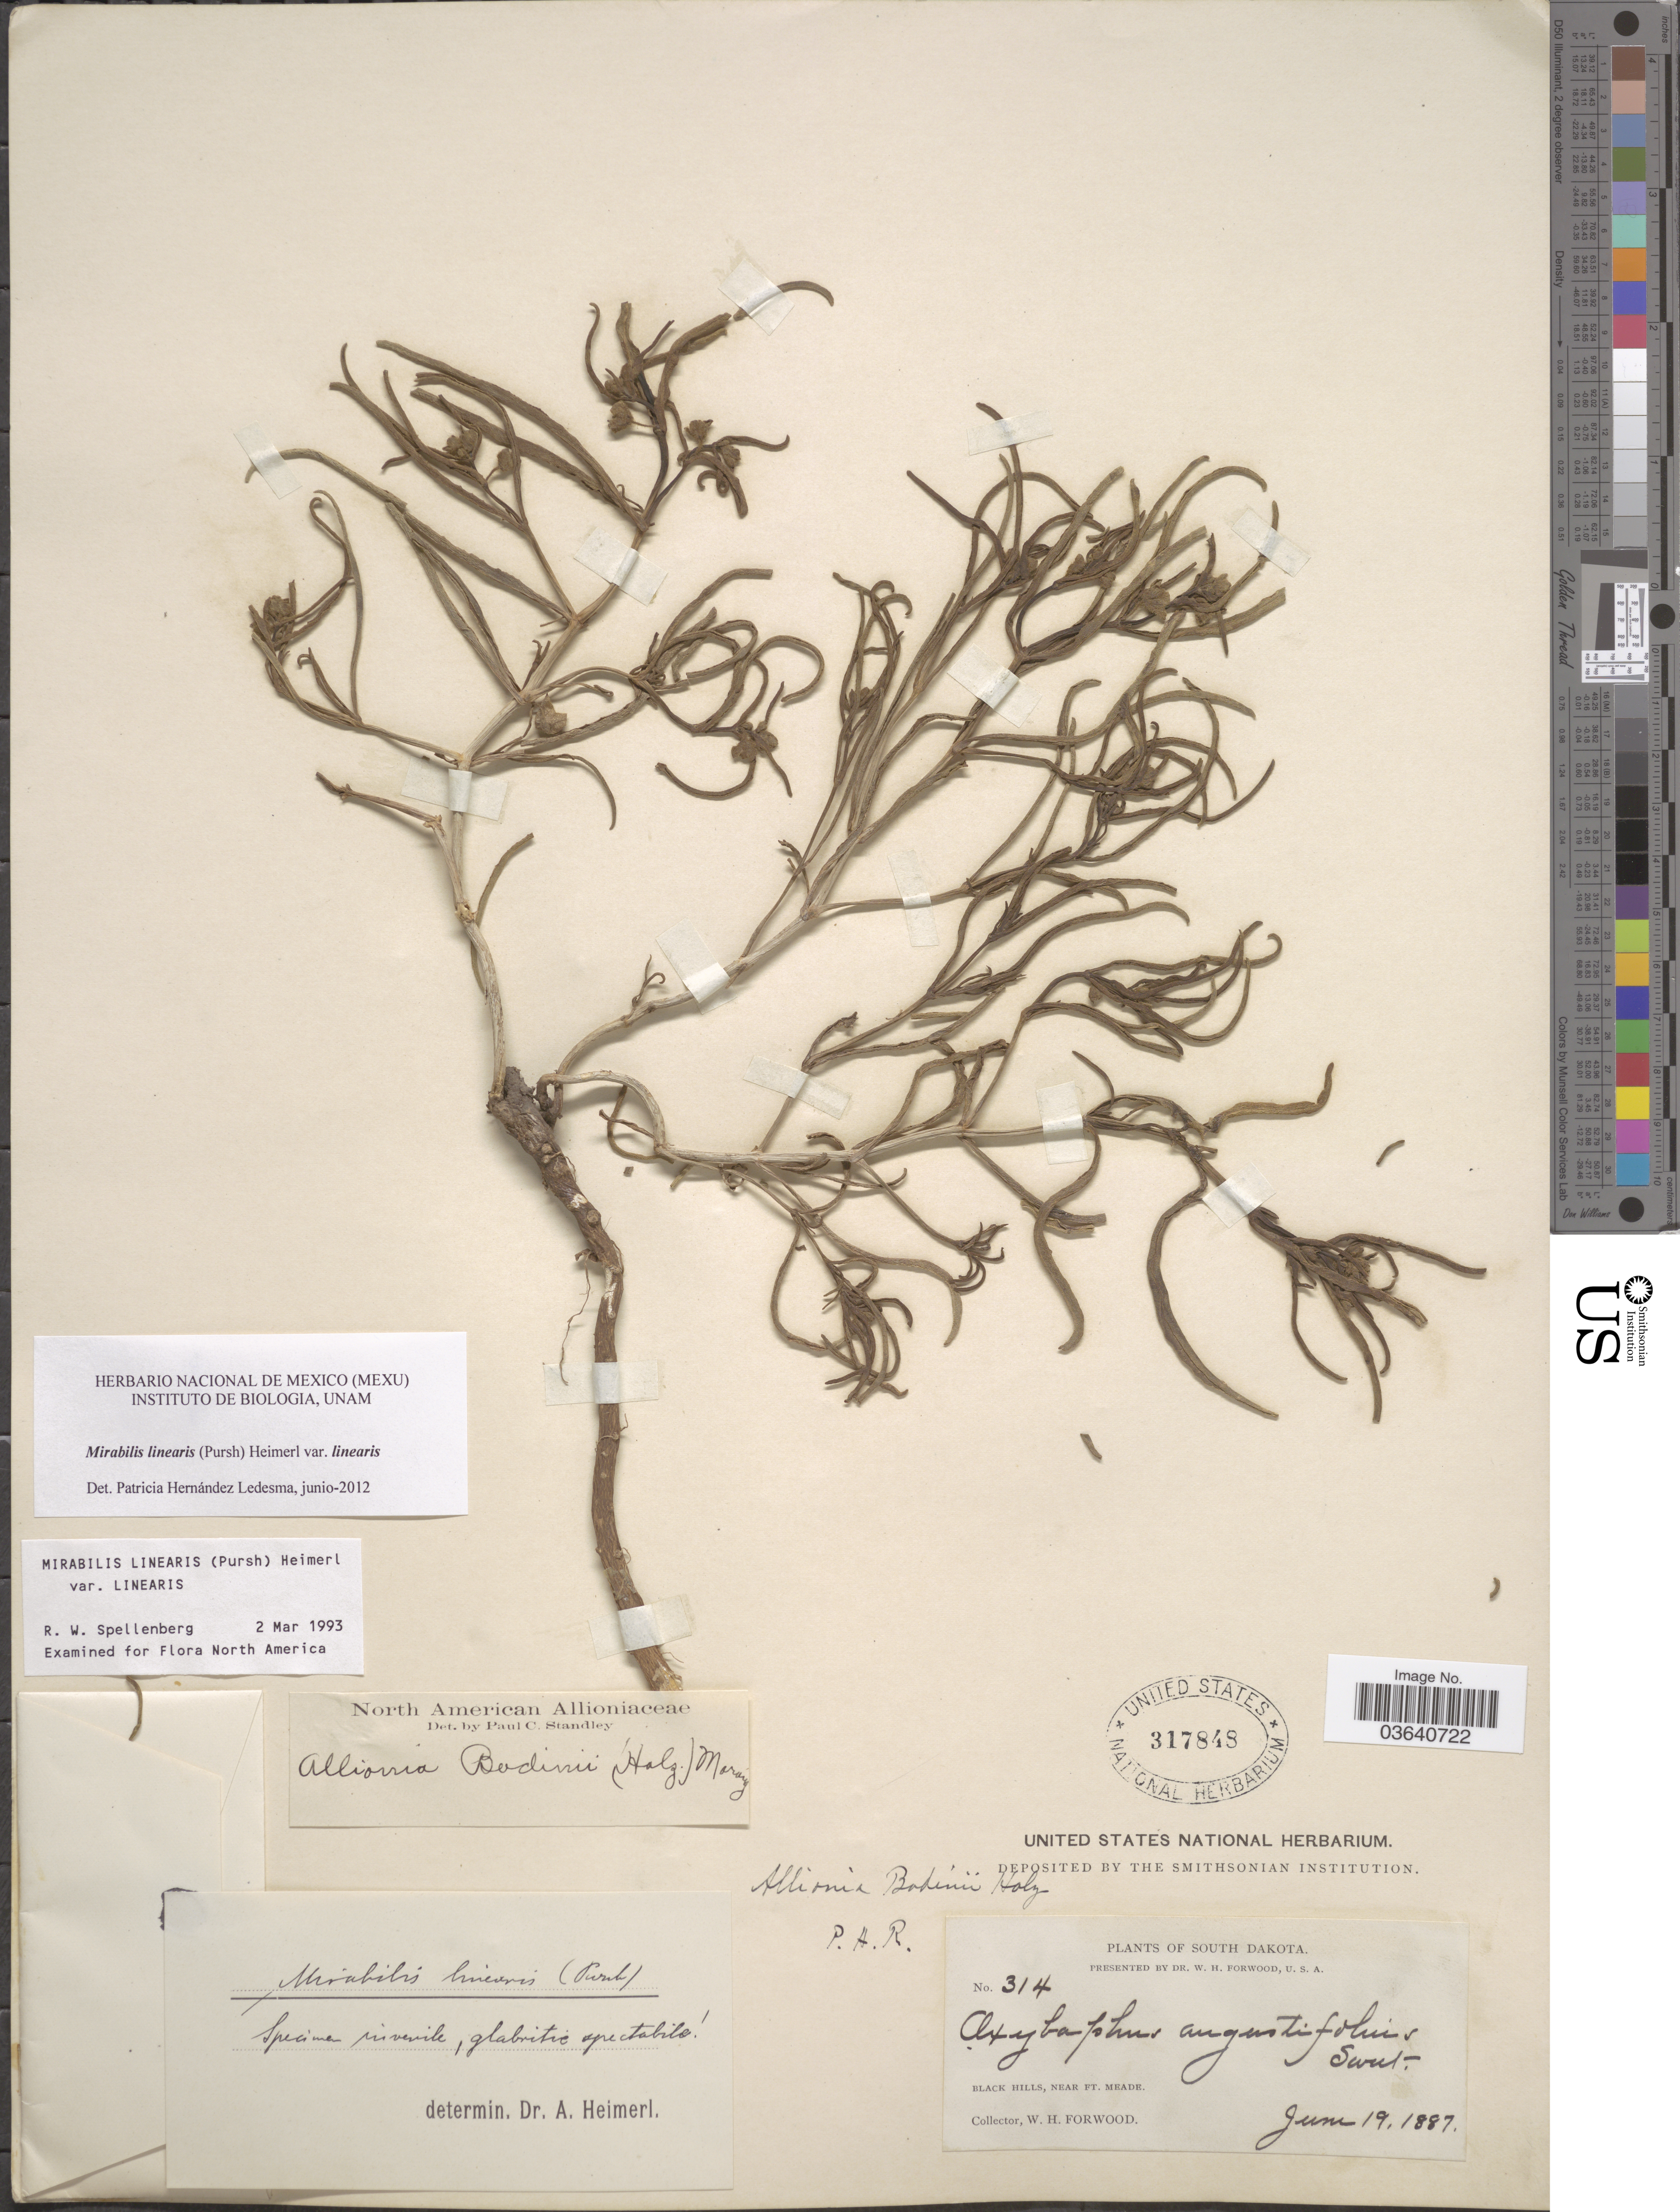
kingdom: Plantae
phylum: Tracheophyta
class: Magnoliopsida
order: Caryophyllales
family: Nyctaginaceae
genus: Mirabilis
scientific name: Mirabilis linearis var. linearis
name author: (Pursh) Heimerl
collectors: W. Forwood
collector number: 314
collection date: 1887-06-19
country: United States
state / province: South Dakota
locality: Black Hills, near Ft. Meade.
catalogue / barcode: US 317848